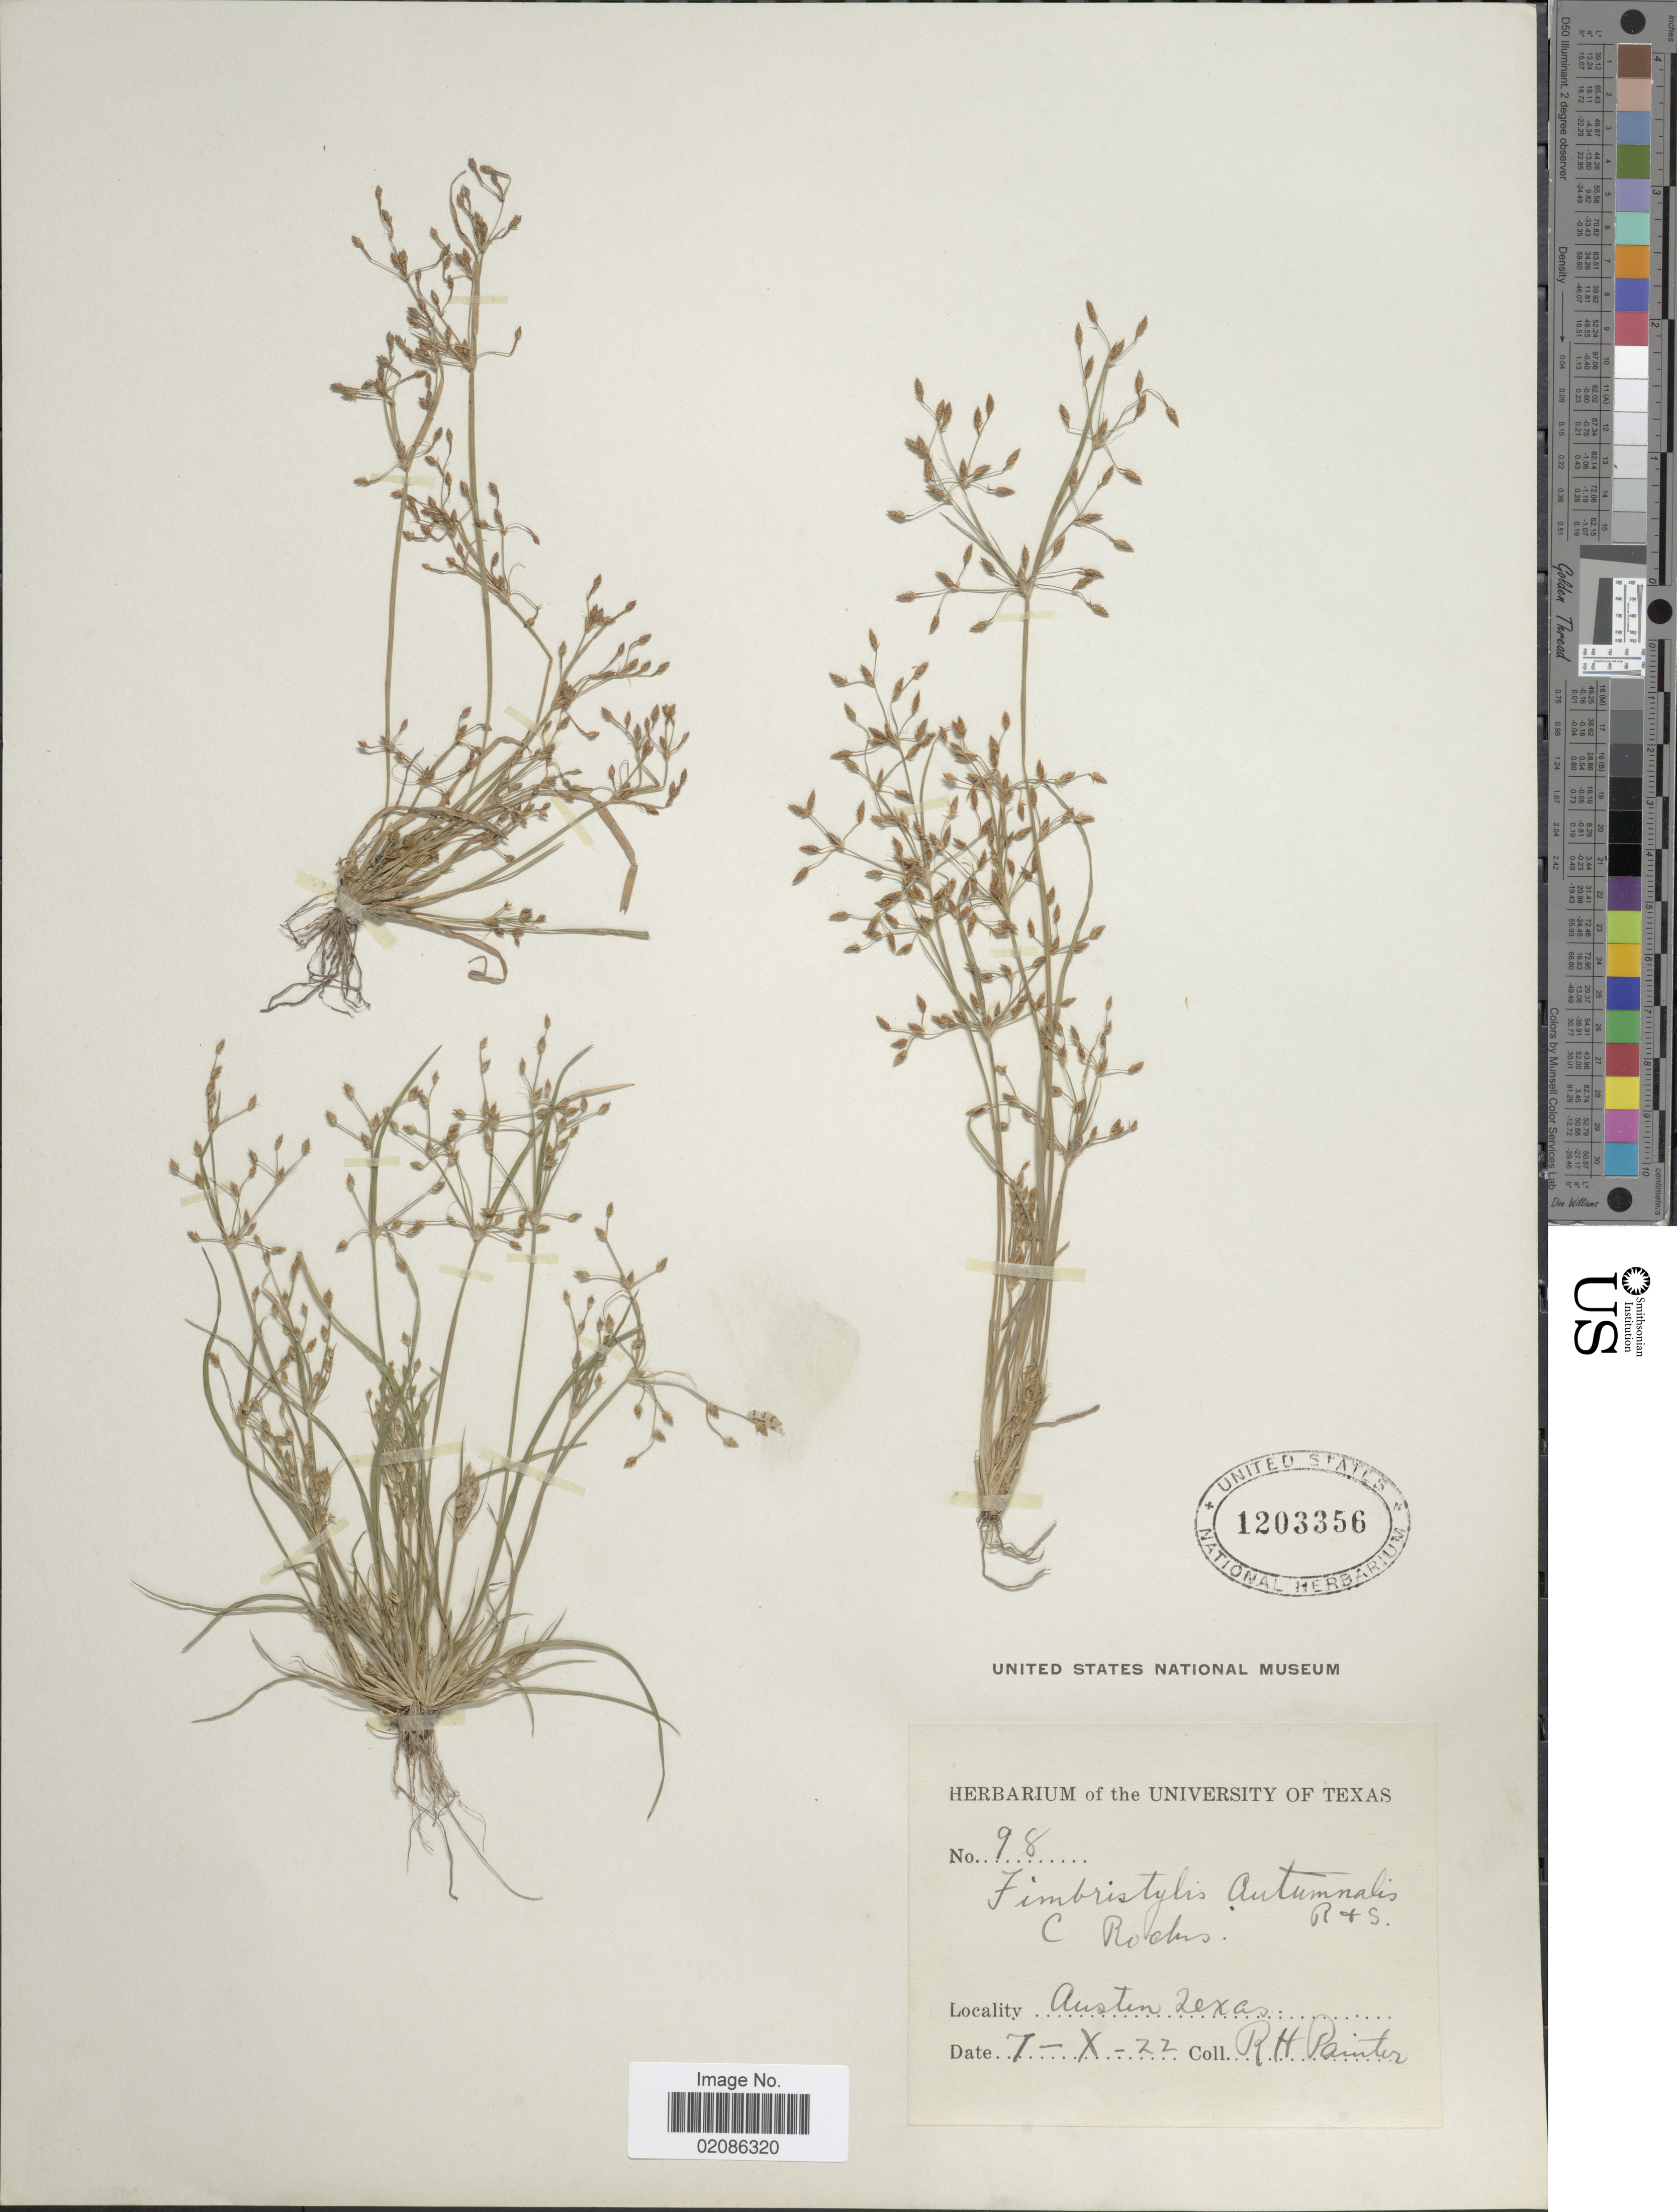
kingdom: Plantae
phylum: Tracheophyta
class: Liliopsida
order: Poales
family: Cyperaceae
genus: Fimbristylis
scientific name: Fimbristylis autumnalis (L.) Roem. & Schult.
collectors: Painter, R. H.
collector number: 98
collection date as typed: Transcribed d/m/y: 7/10/22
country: United States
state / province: Texas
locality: Austin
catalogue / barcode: US 1203356